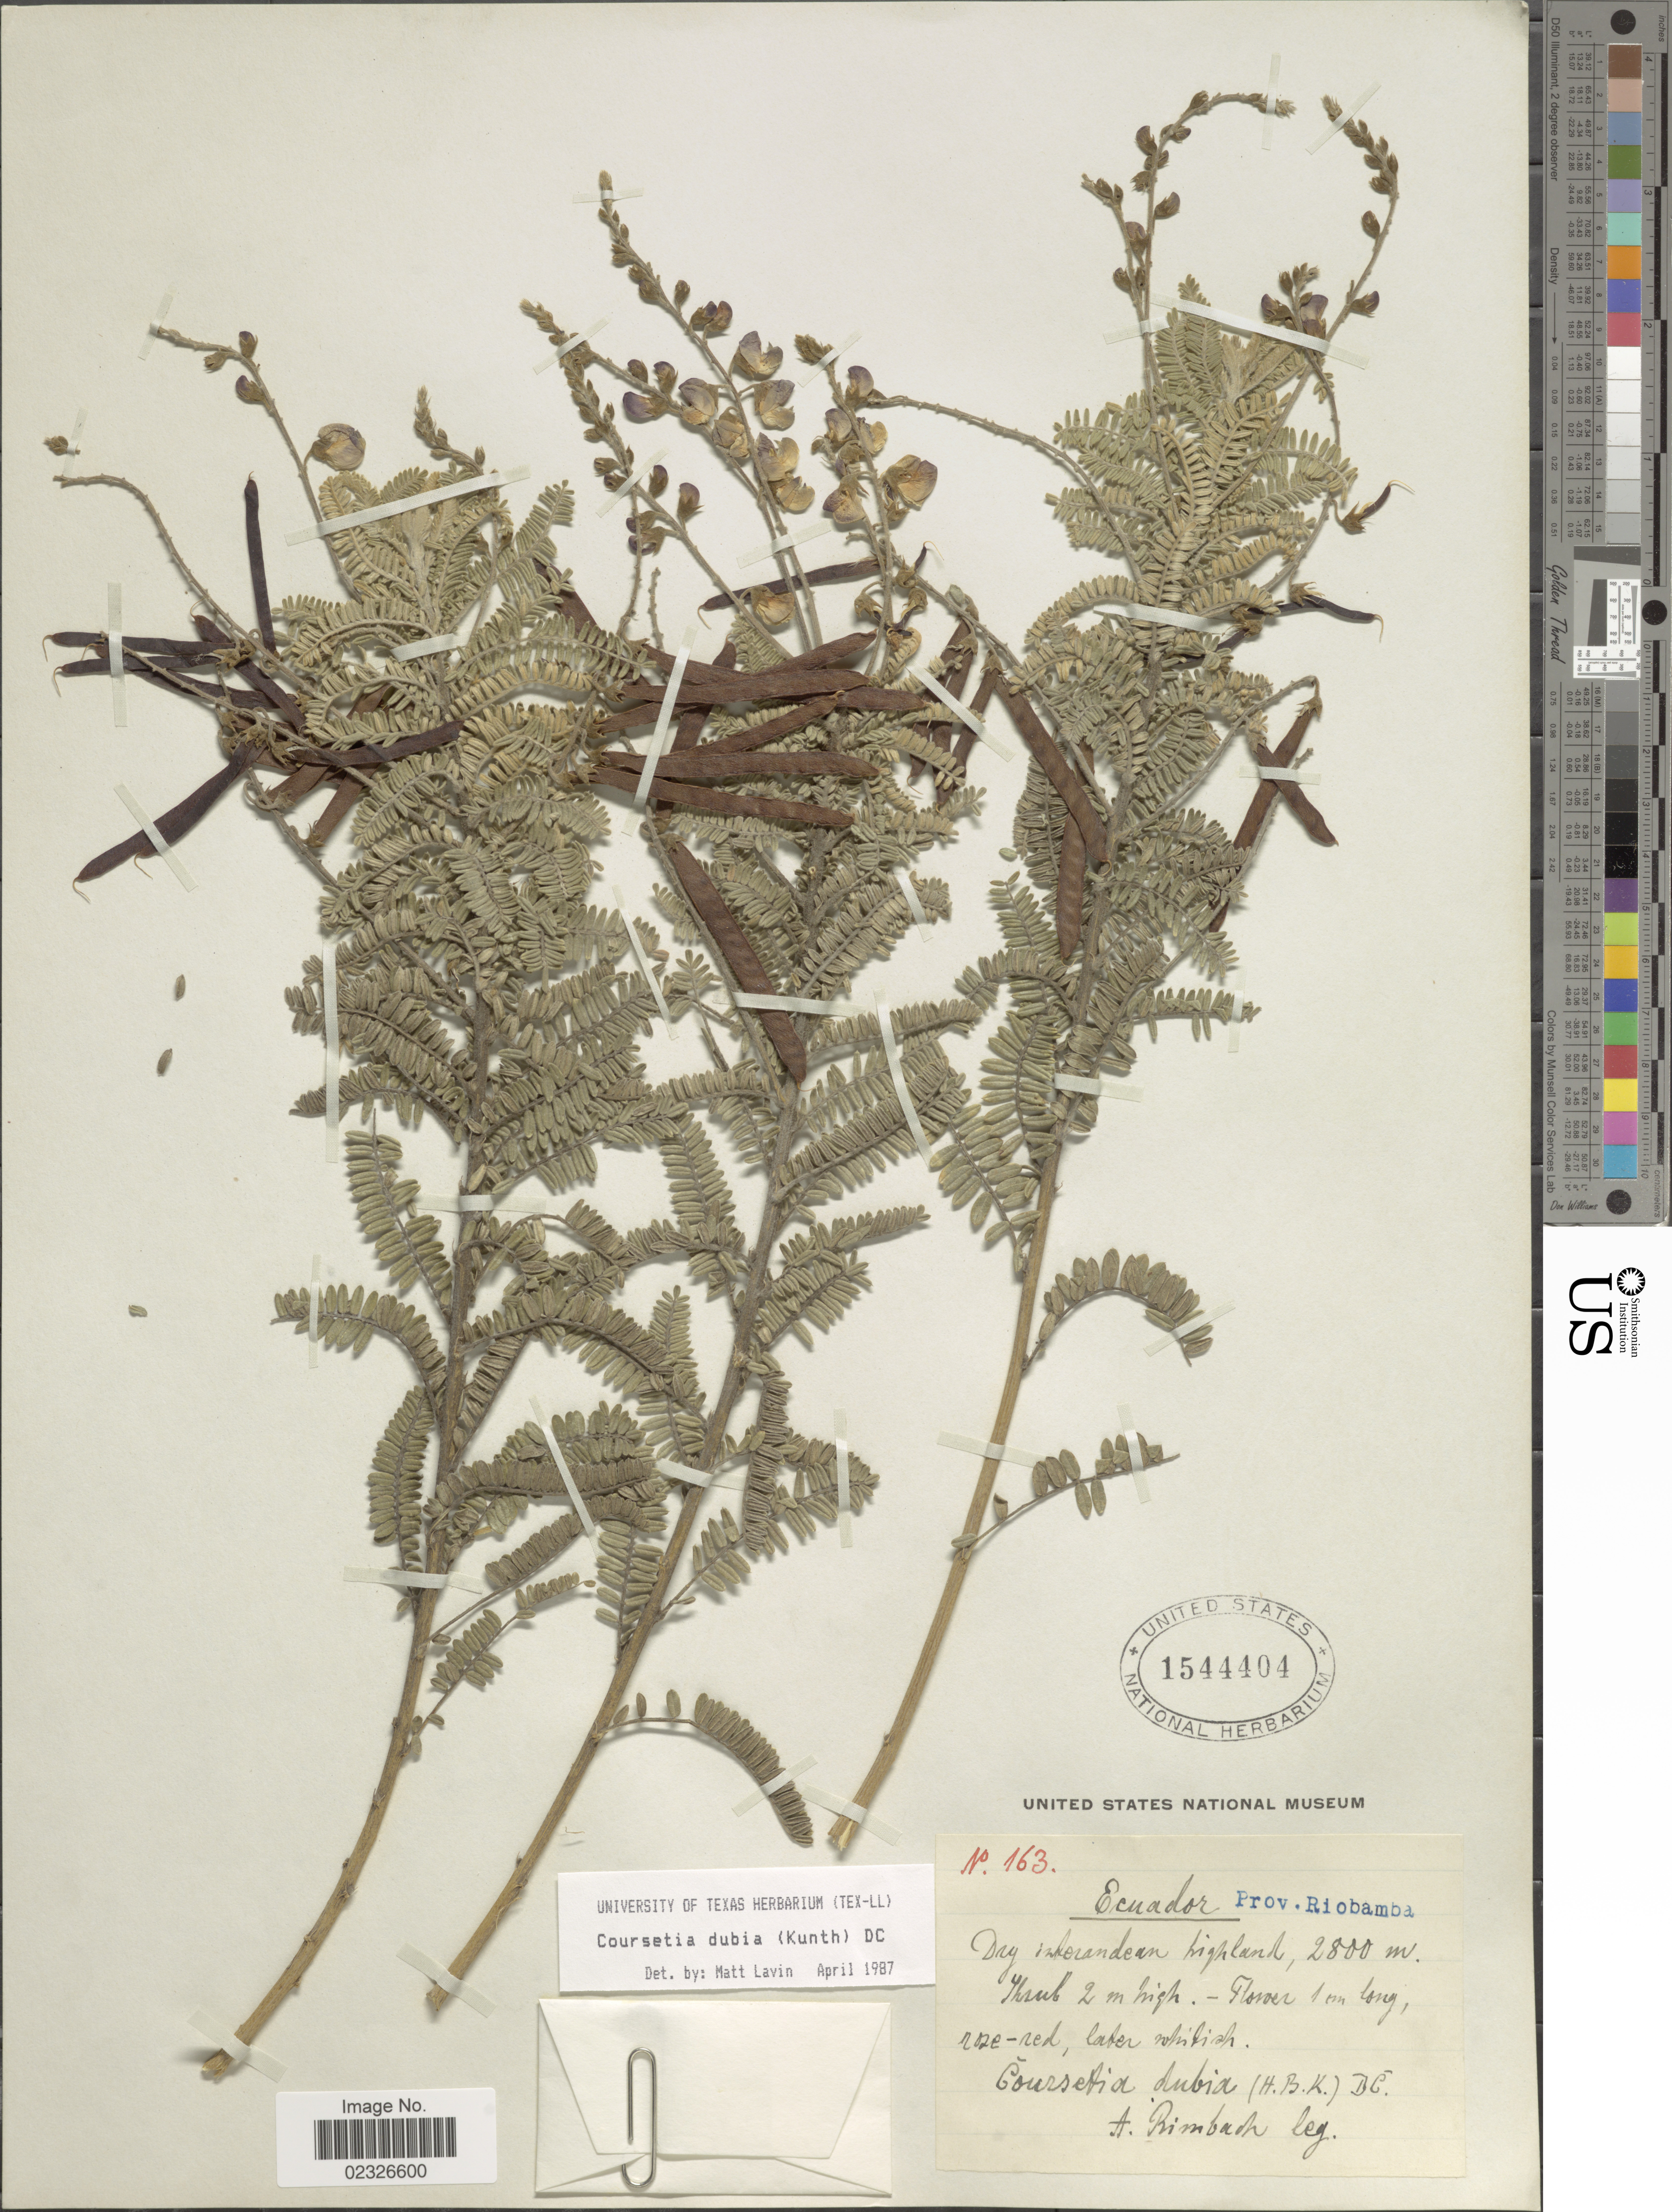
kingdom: Plantae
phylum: Tracheophyta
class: Magnoliopsida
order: Fabales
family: Fabaceae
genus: Coursetia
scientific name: Coursetia dubia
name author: (Kunth) DC.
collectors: A. Rimbach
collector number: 163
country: Ecuador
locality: Prov. Riobamba, dry inlorandean highland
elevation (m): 2800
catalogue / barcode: US 1544404